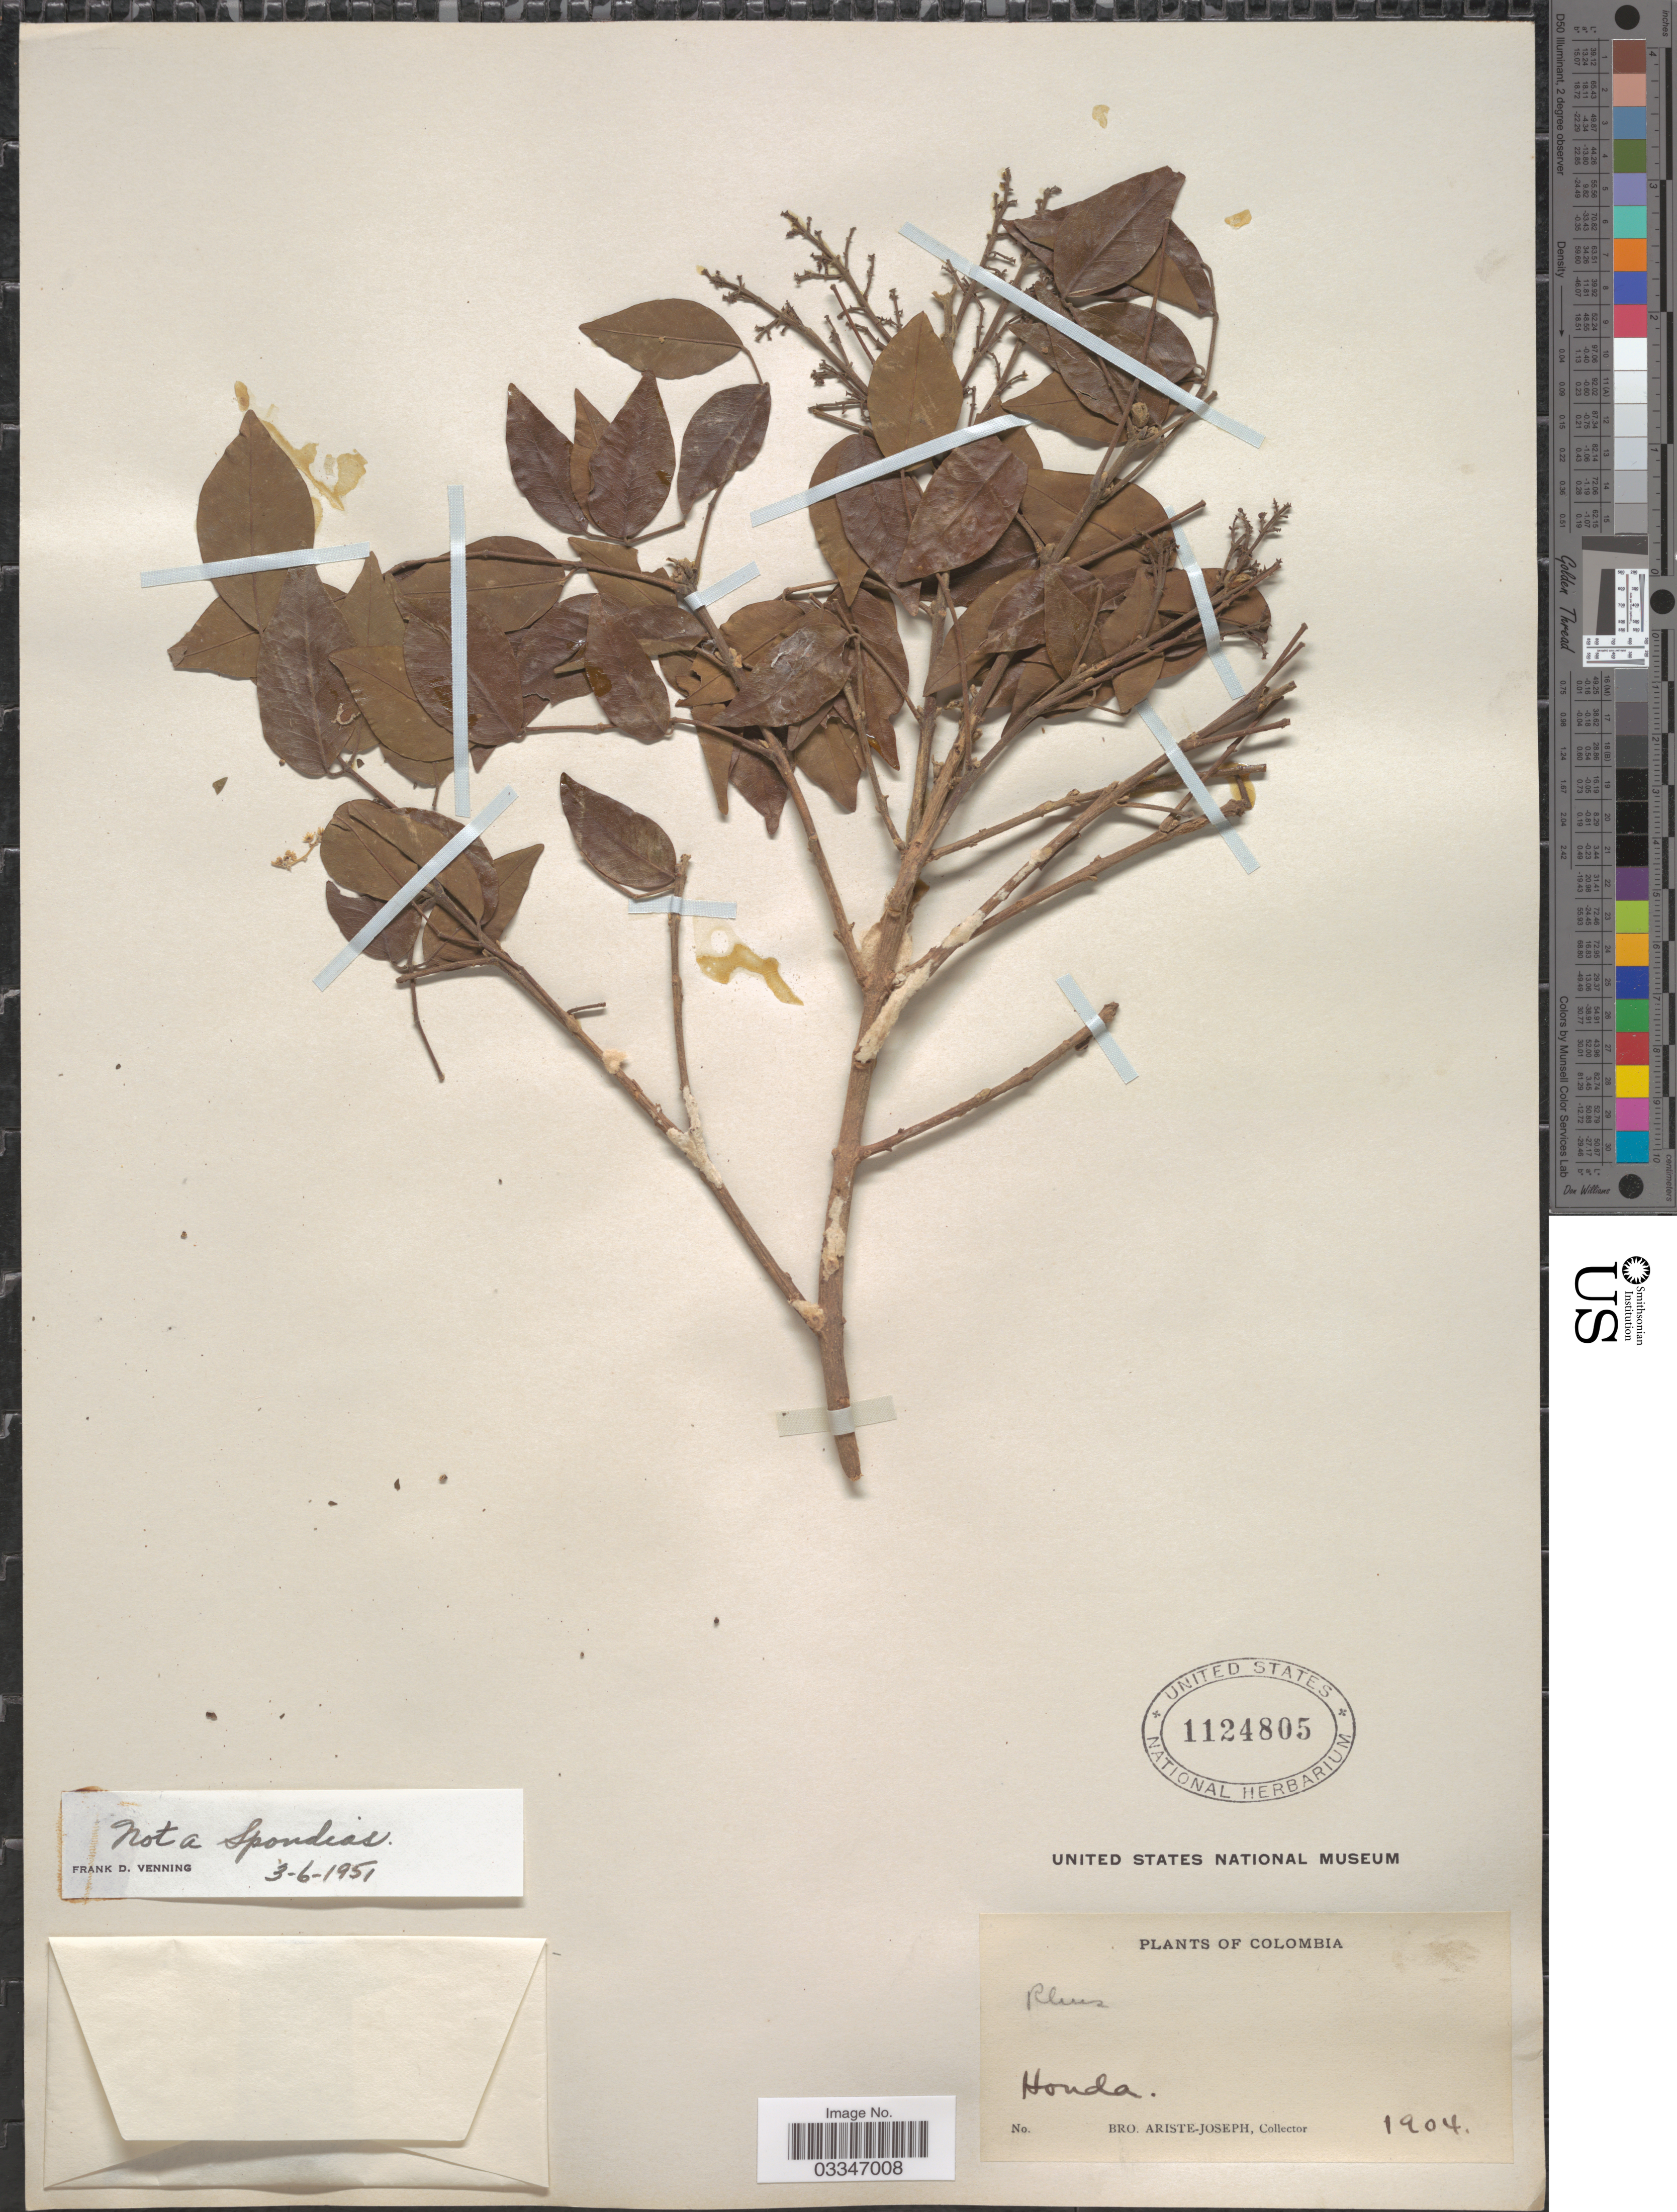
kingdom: Plantae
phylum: Tracheophyta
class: Magnoliopsida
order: Sapindales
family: Rutaceae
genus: Amyris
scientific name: Amyris pinnata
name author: Kunth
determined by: Londoño-Echeverri, Y.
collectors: Bro. Ariste-Joseph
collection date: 1904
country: Colombia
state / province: Tolima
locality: Honda.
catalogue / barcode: US 1124805